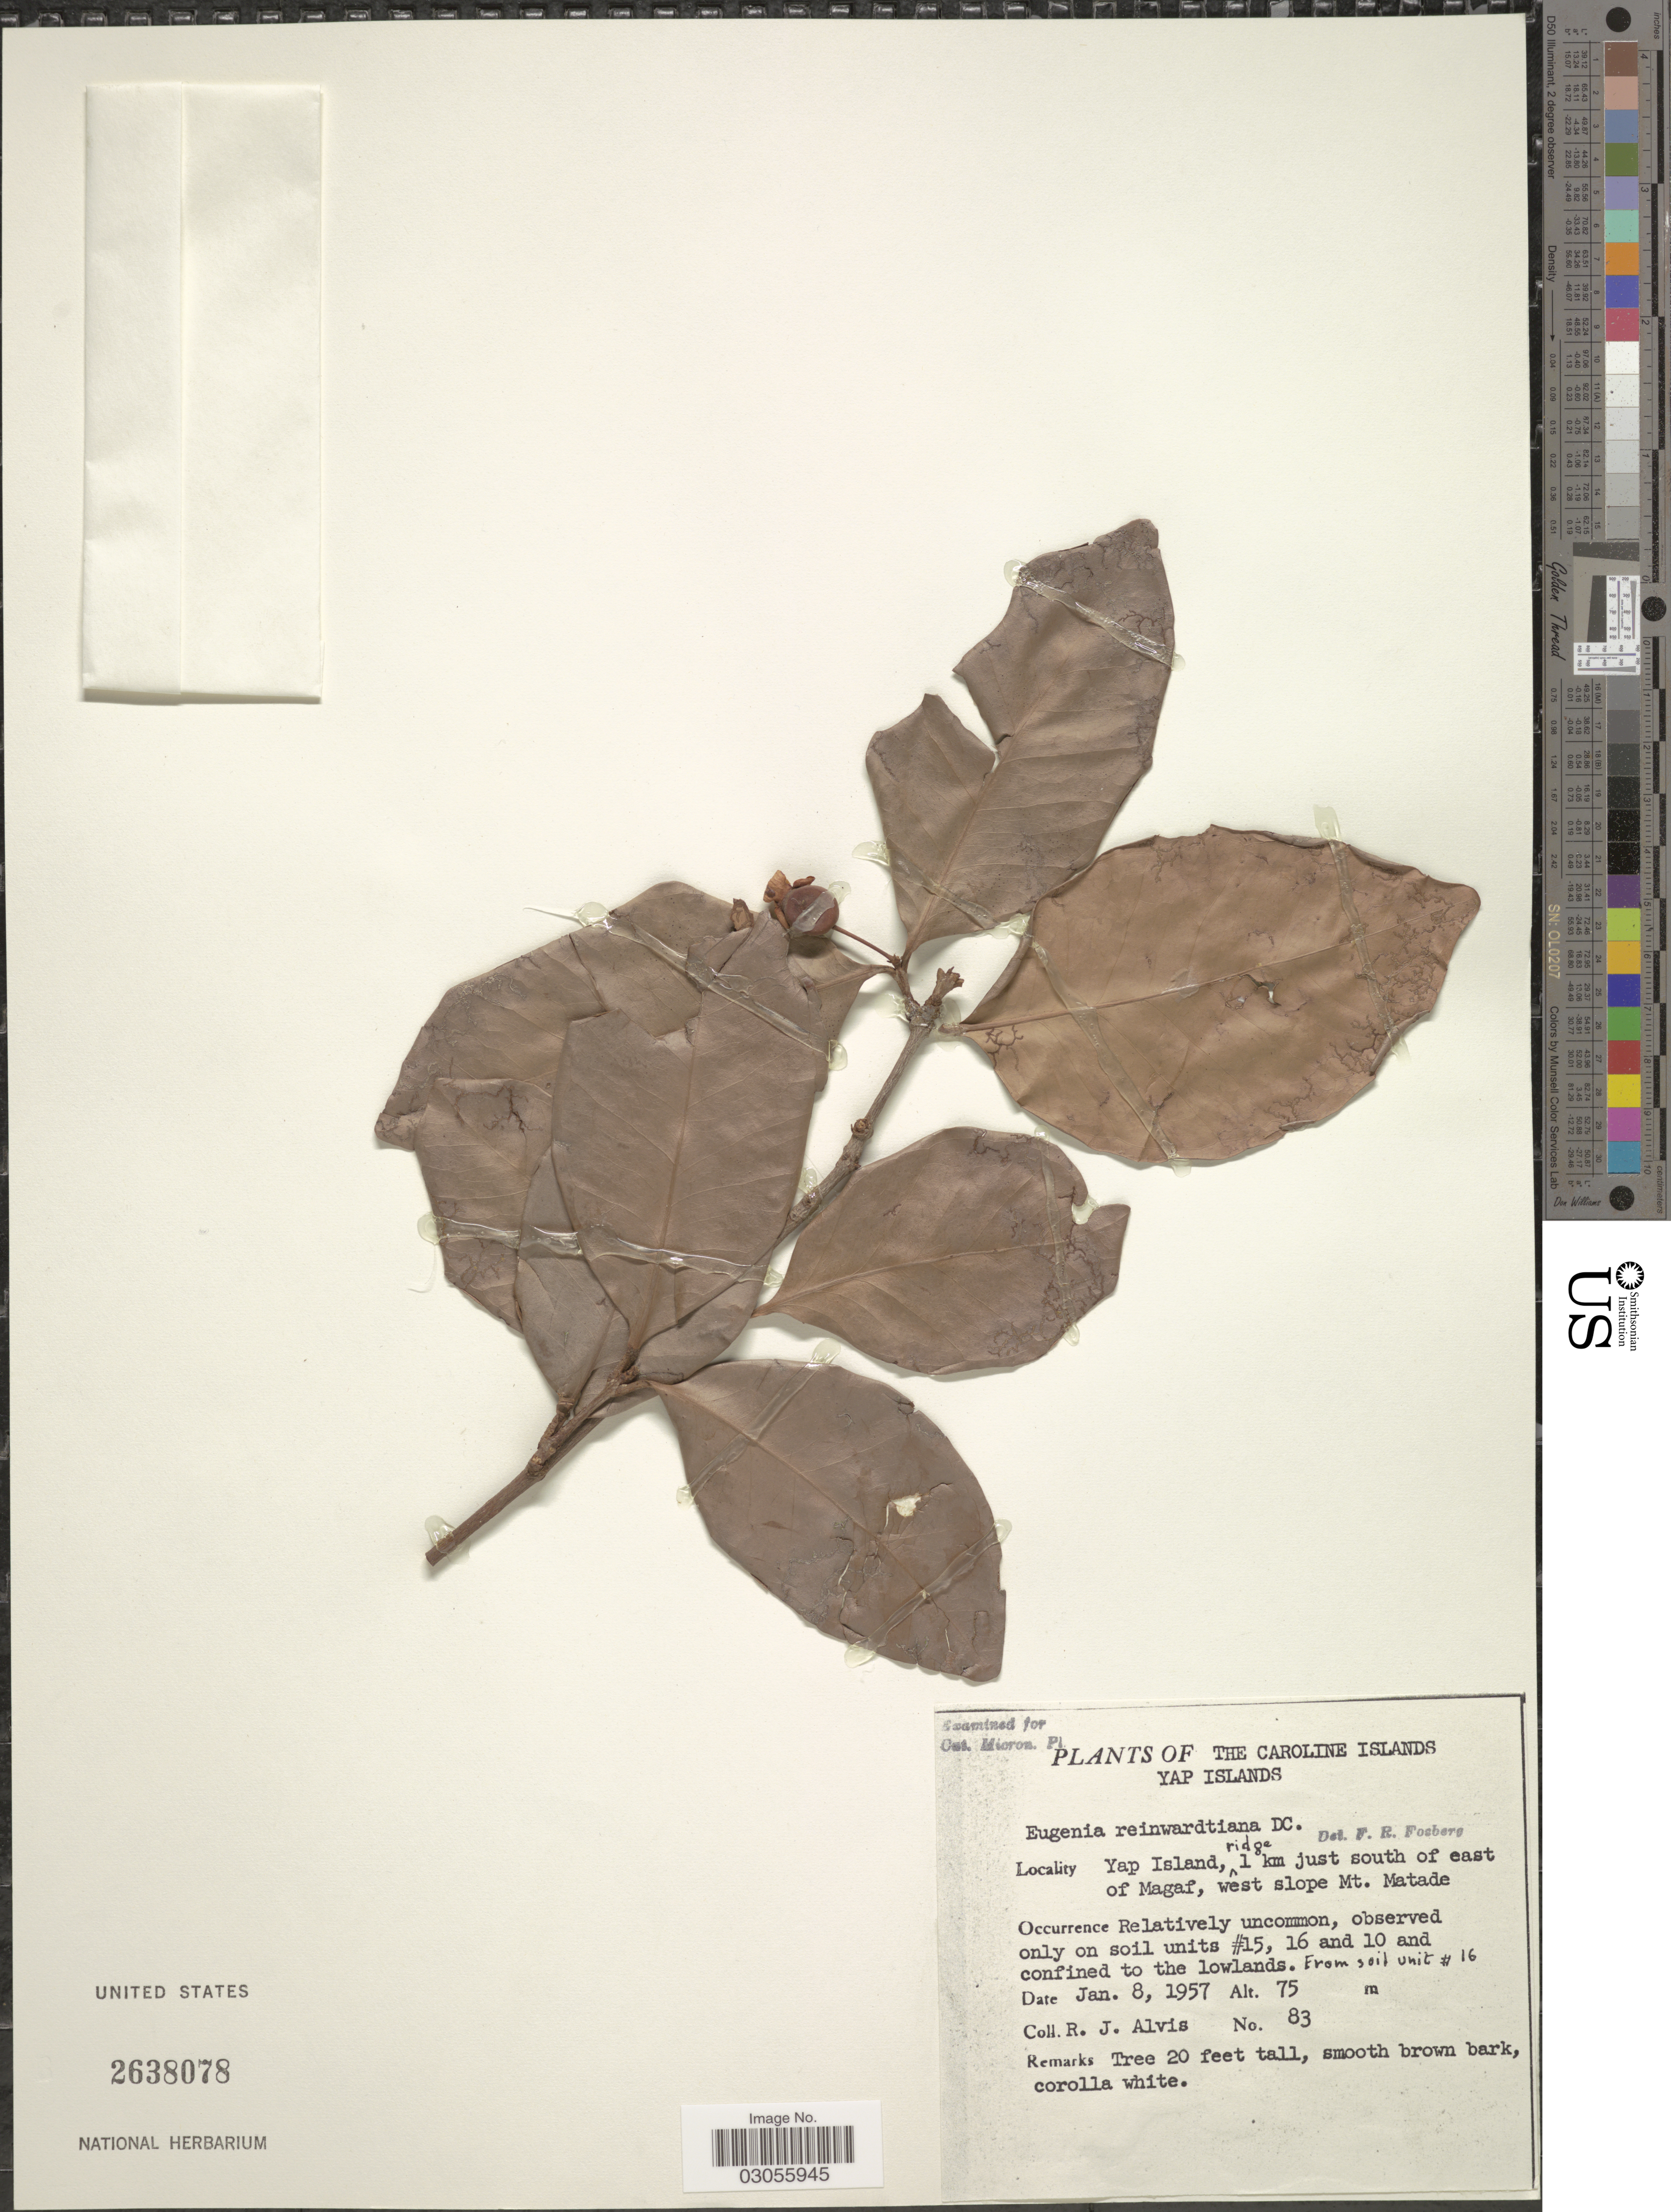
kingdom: Plantae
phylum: Tracheophyta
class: Magnoliopsida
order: Myrtales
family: Myrtaceae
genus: Eugenia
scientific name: Eugenia reinwardtiana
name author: (Blume) DC.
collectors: R. Alvis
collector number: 83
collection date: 1957-01-08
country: Micronesia, Federated States of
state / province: Yap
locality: Caroline Islands. Ridge 1 km just south of east of Magaf, west slope Mt. Matade.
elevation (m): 75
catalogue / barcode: US 2638078